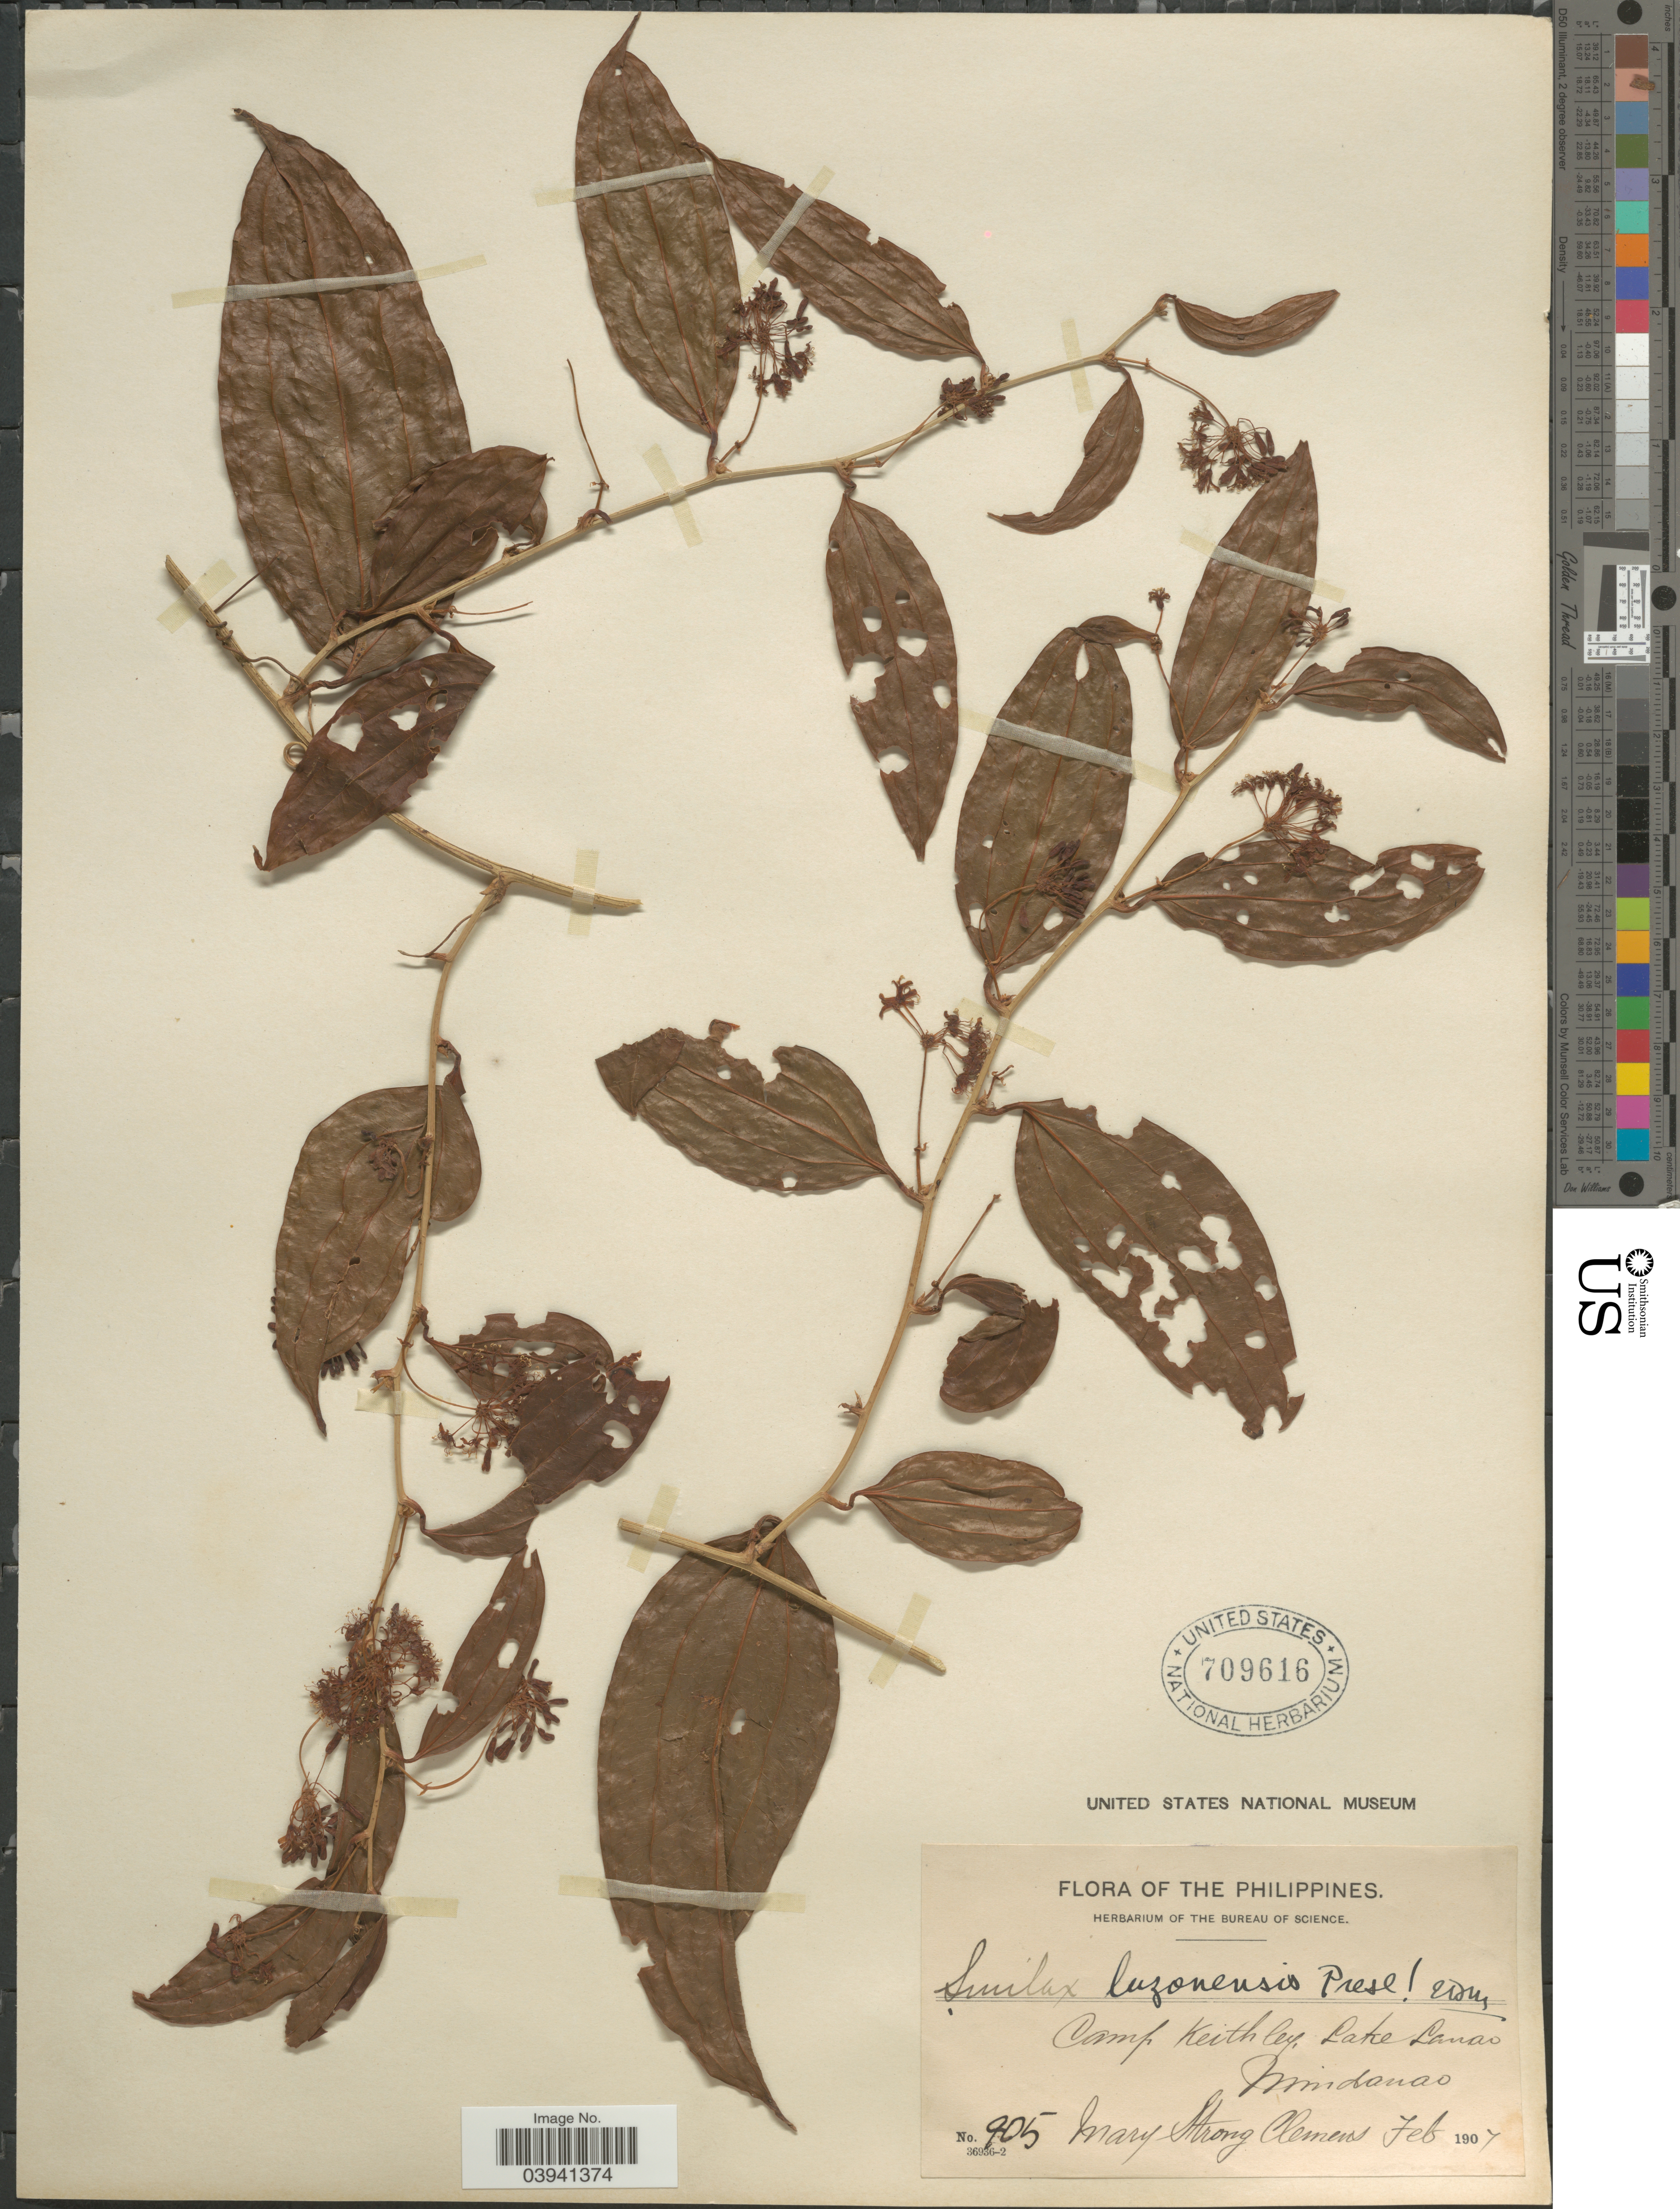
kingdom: Plantae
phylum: Tracheophyta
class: Liliopsida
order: Liliales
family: Smilacaceae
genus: Smilax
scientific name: Smilax luzonensis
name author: C. Presl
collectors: M. S. Clemens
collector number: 905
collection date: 1907-02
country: Philippines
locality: Camp Keithley, Lake Lanao, Mindanao.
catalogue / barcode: US 709616